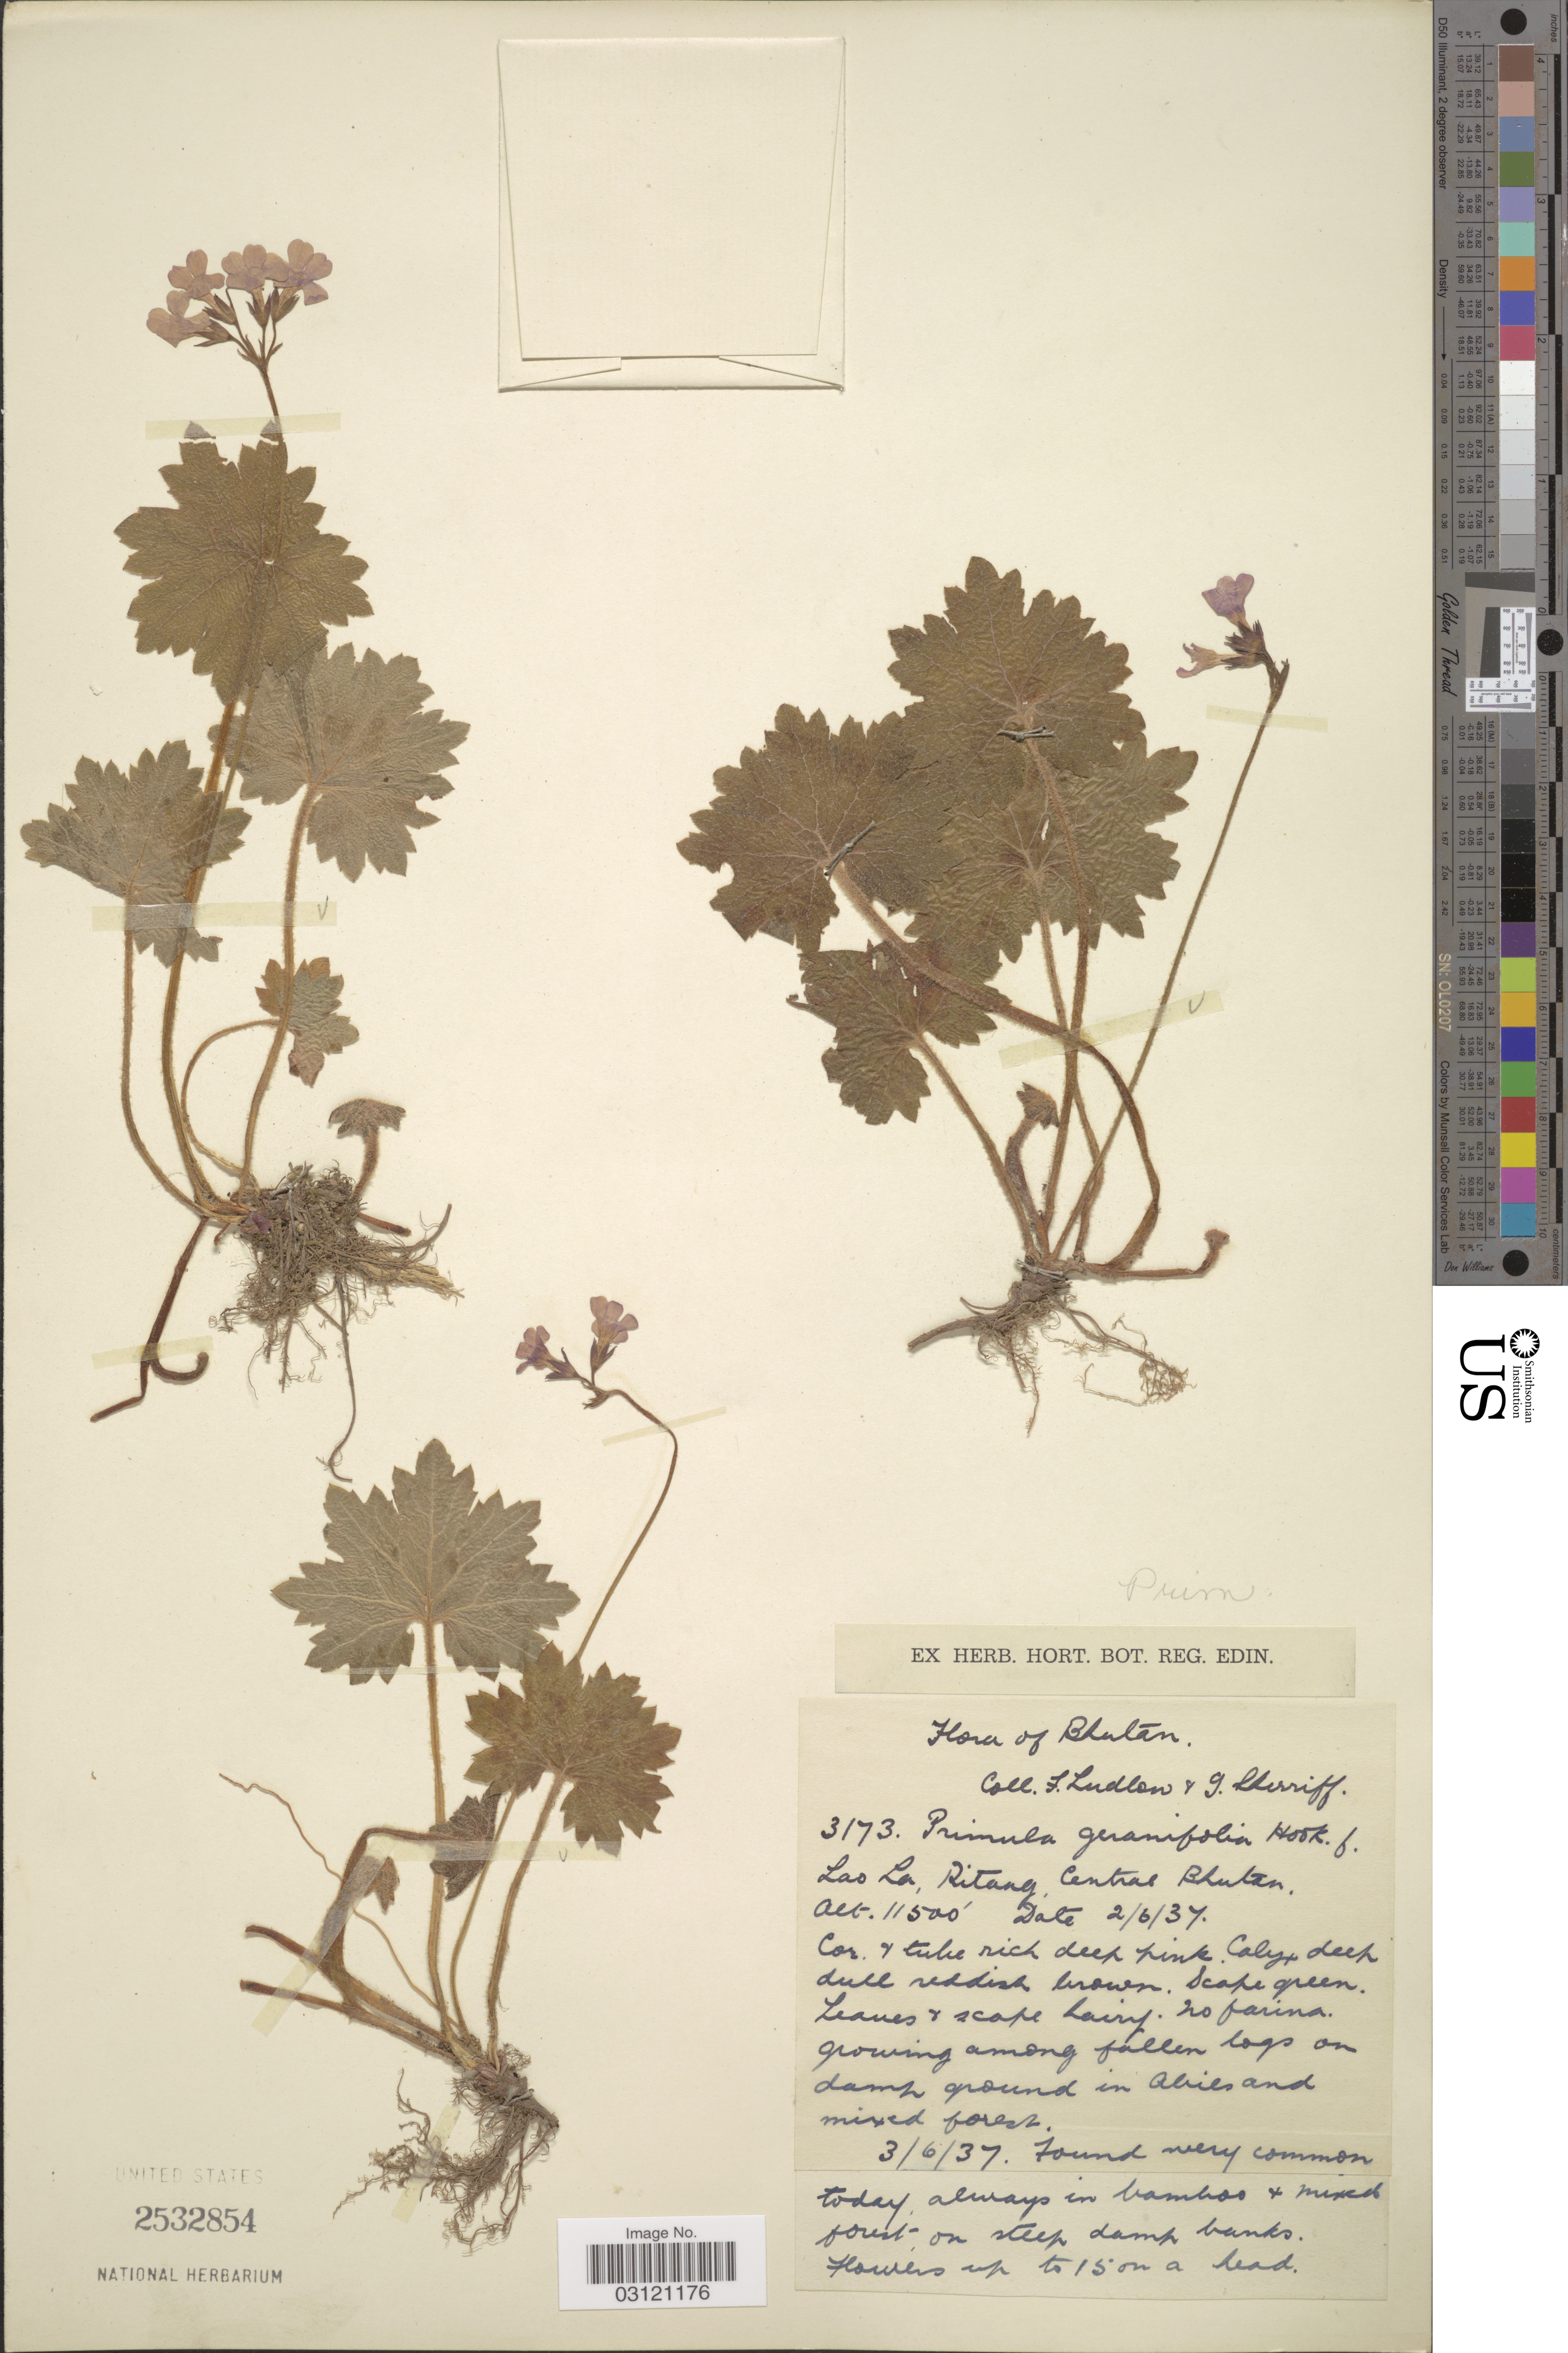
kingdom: Plantae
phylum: Tracheophyta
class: Magnoliopsida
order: Ericales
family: Primulaceae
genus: Primula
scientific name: Primula geraniifolia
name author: Hook. f.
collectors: F. Ludlow & G. Sherriff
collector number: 3173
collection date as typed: Transcribed d/m/y: 2/6/37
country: Bhutan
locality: Las La, Ritang, Central Bhutan.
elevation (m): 3505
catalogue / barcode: US 2532854